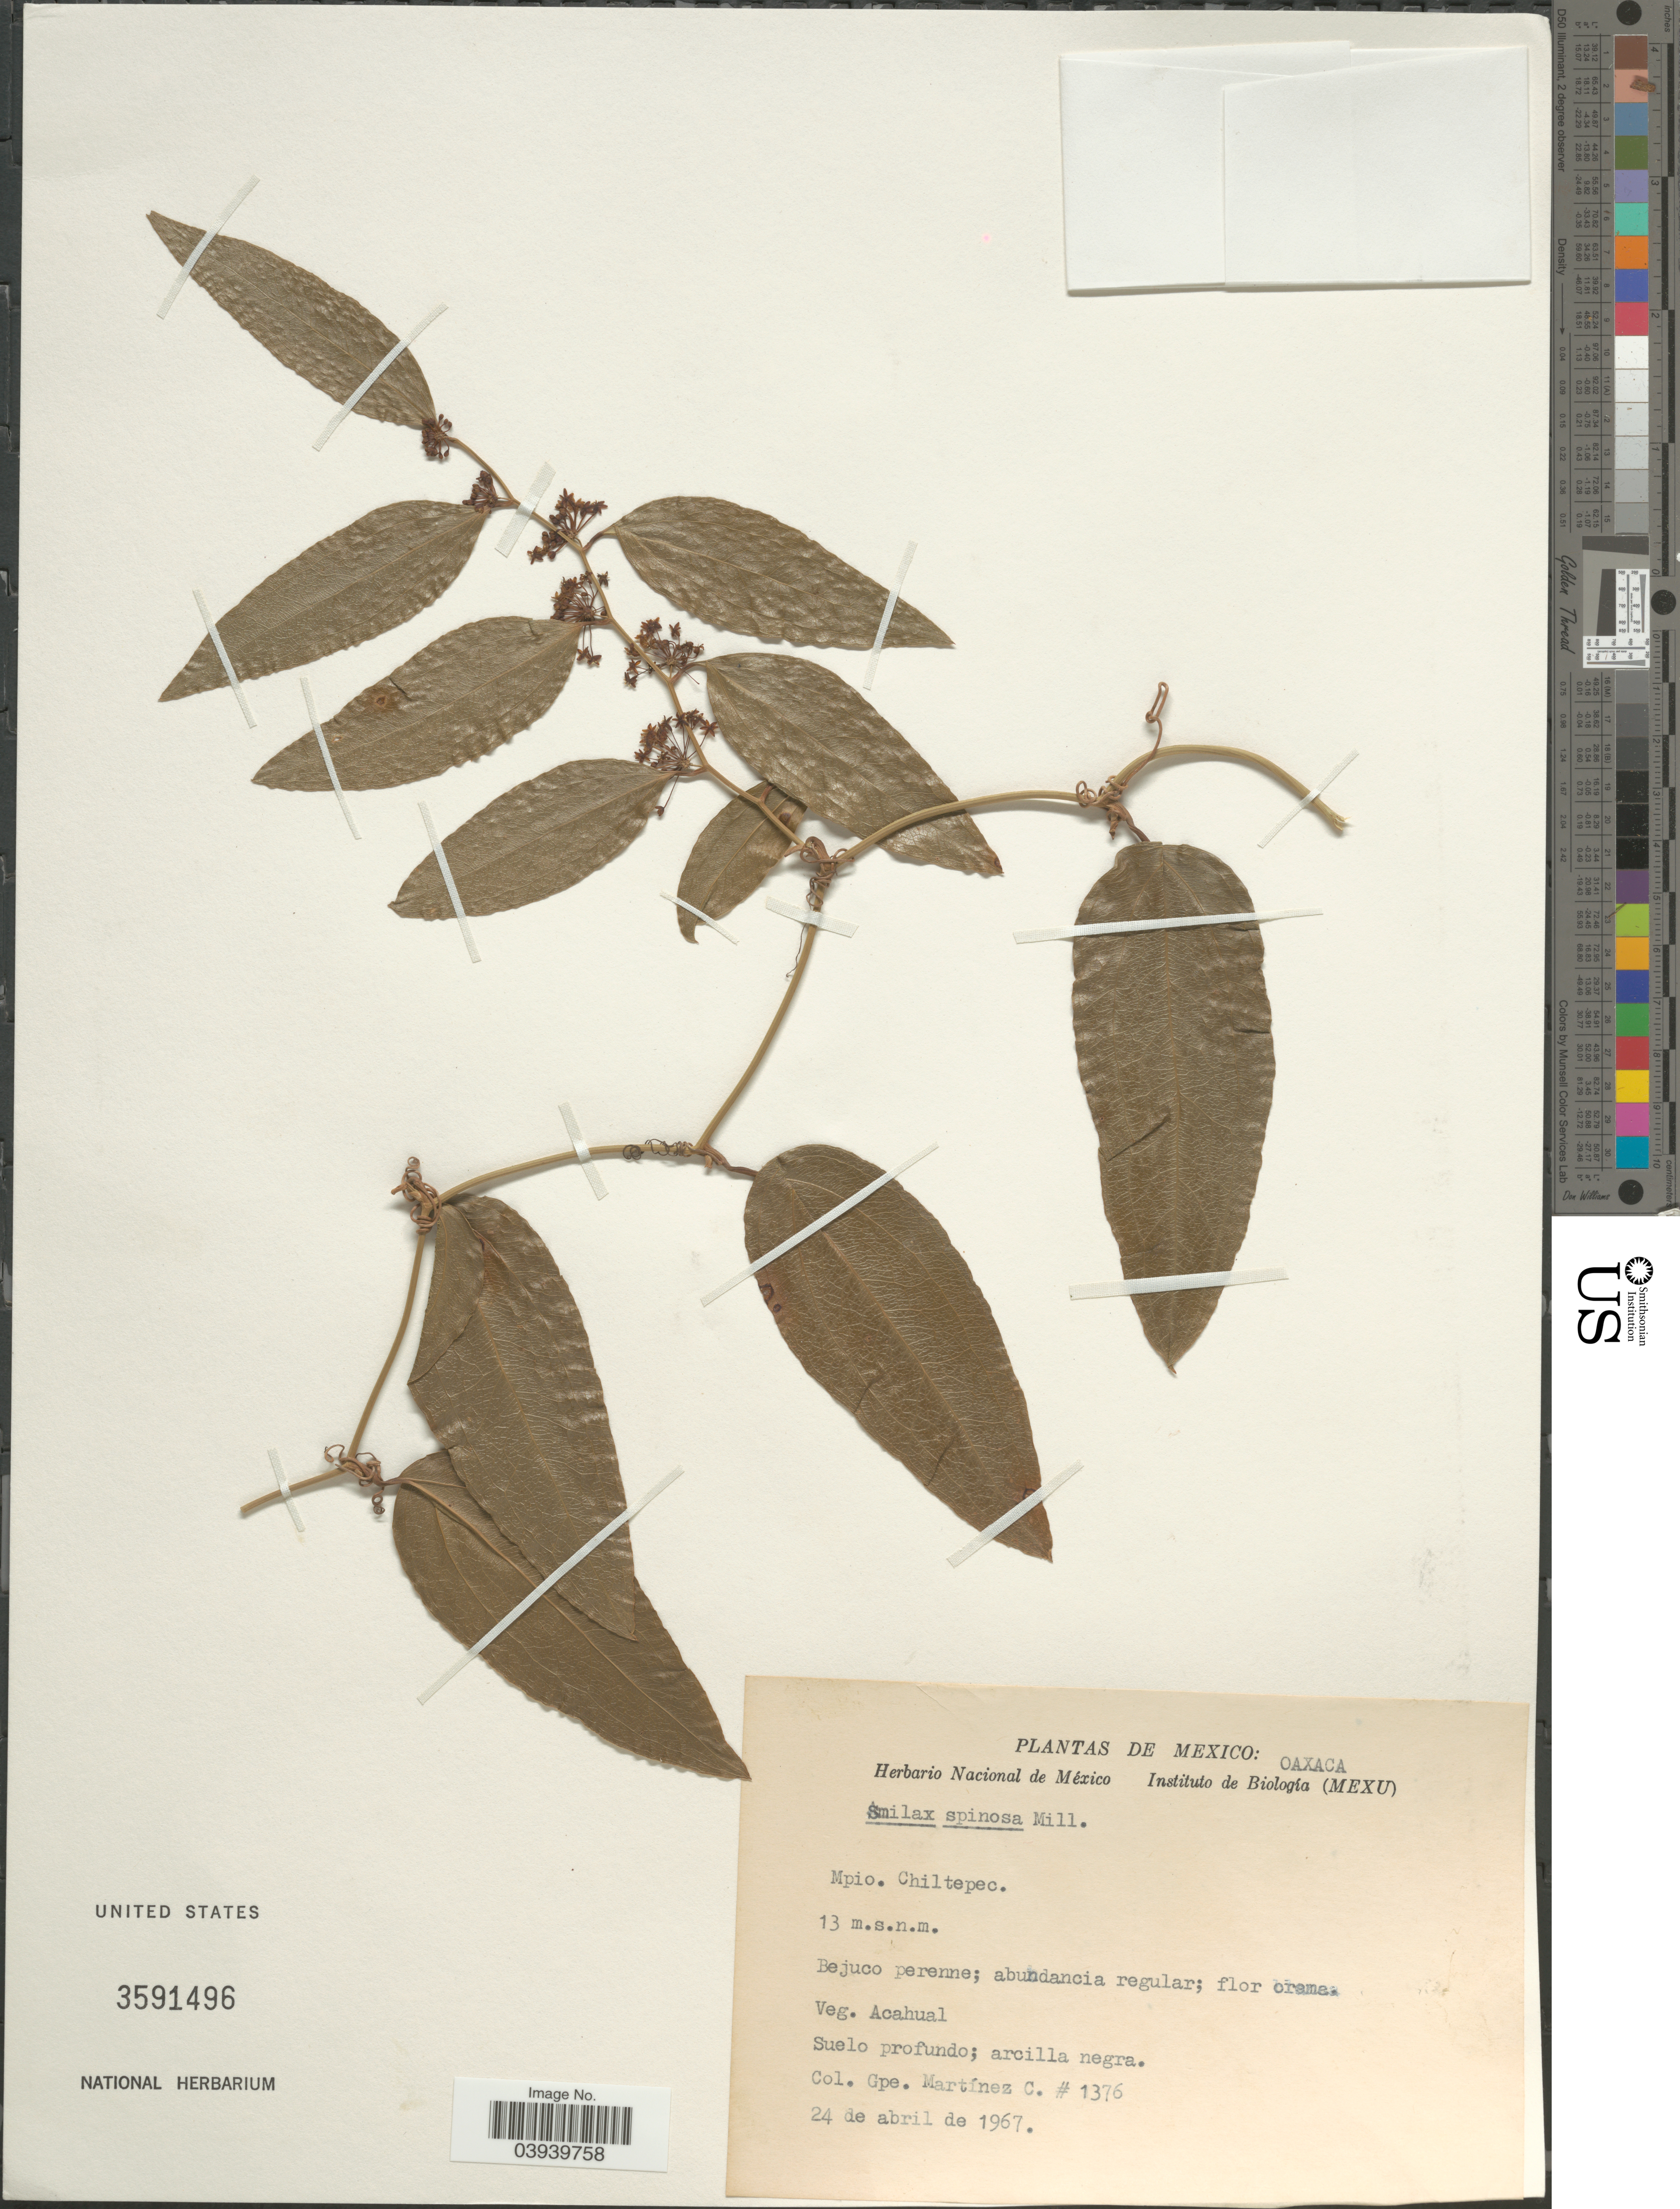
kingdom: Plantae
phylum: Tracheophyta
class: Liliopsida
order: Liliales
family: Smilacaceae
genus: Smilax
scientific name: Smilax spinosa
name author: Mill.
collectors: G. Martinez C.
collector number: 1376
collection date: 1967-04-24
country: Mexico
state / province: Oaxaca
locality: Mpio. Chiltepec.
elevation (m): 13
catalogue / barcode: US 3591496